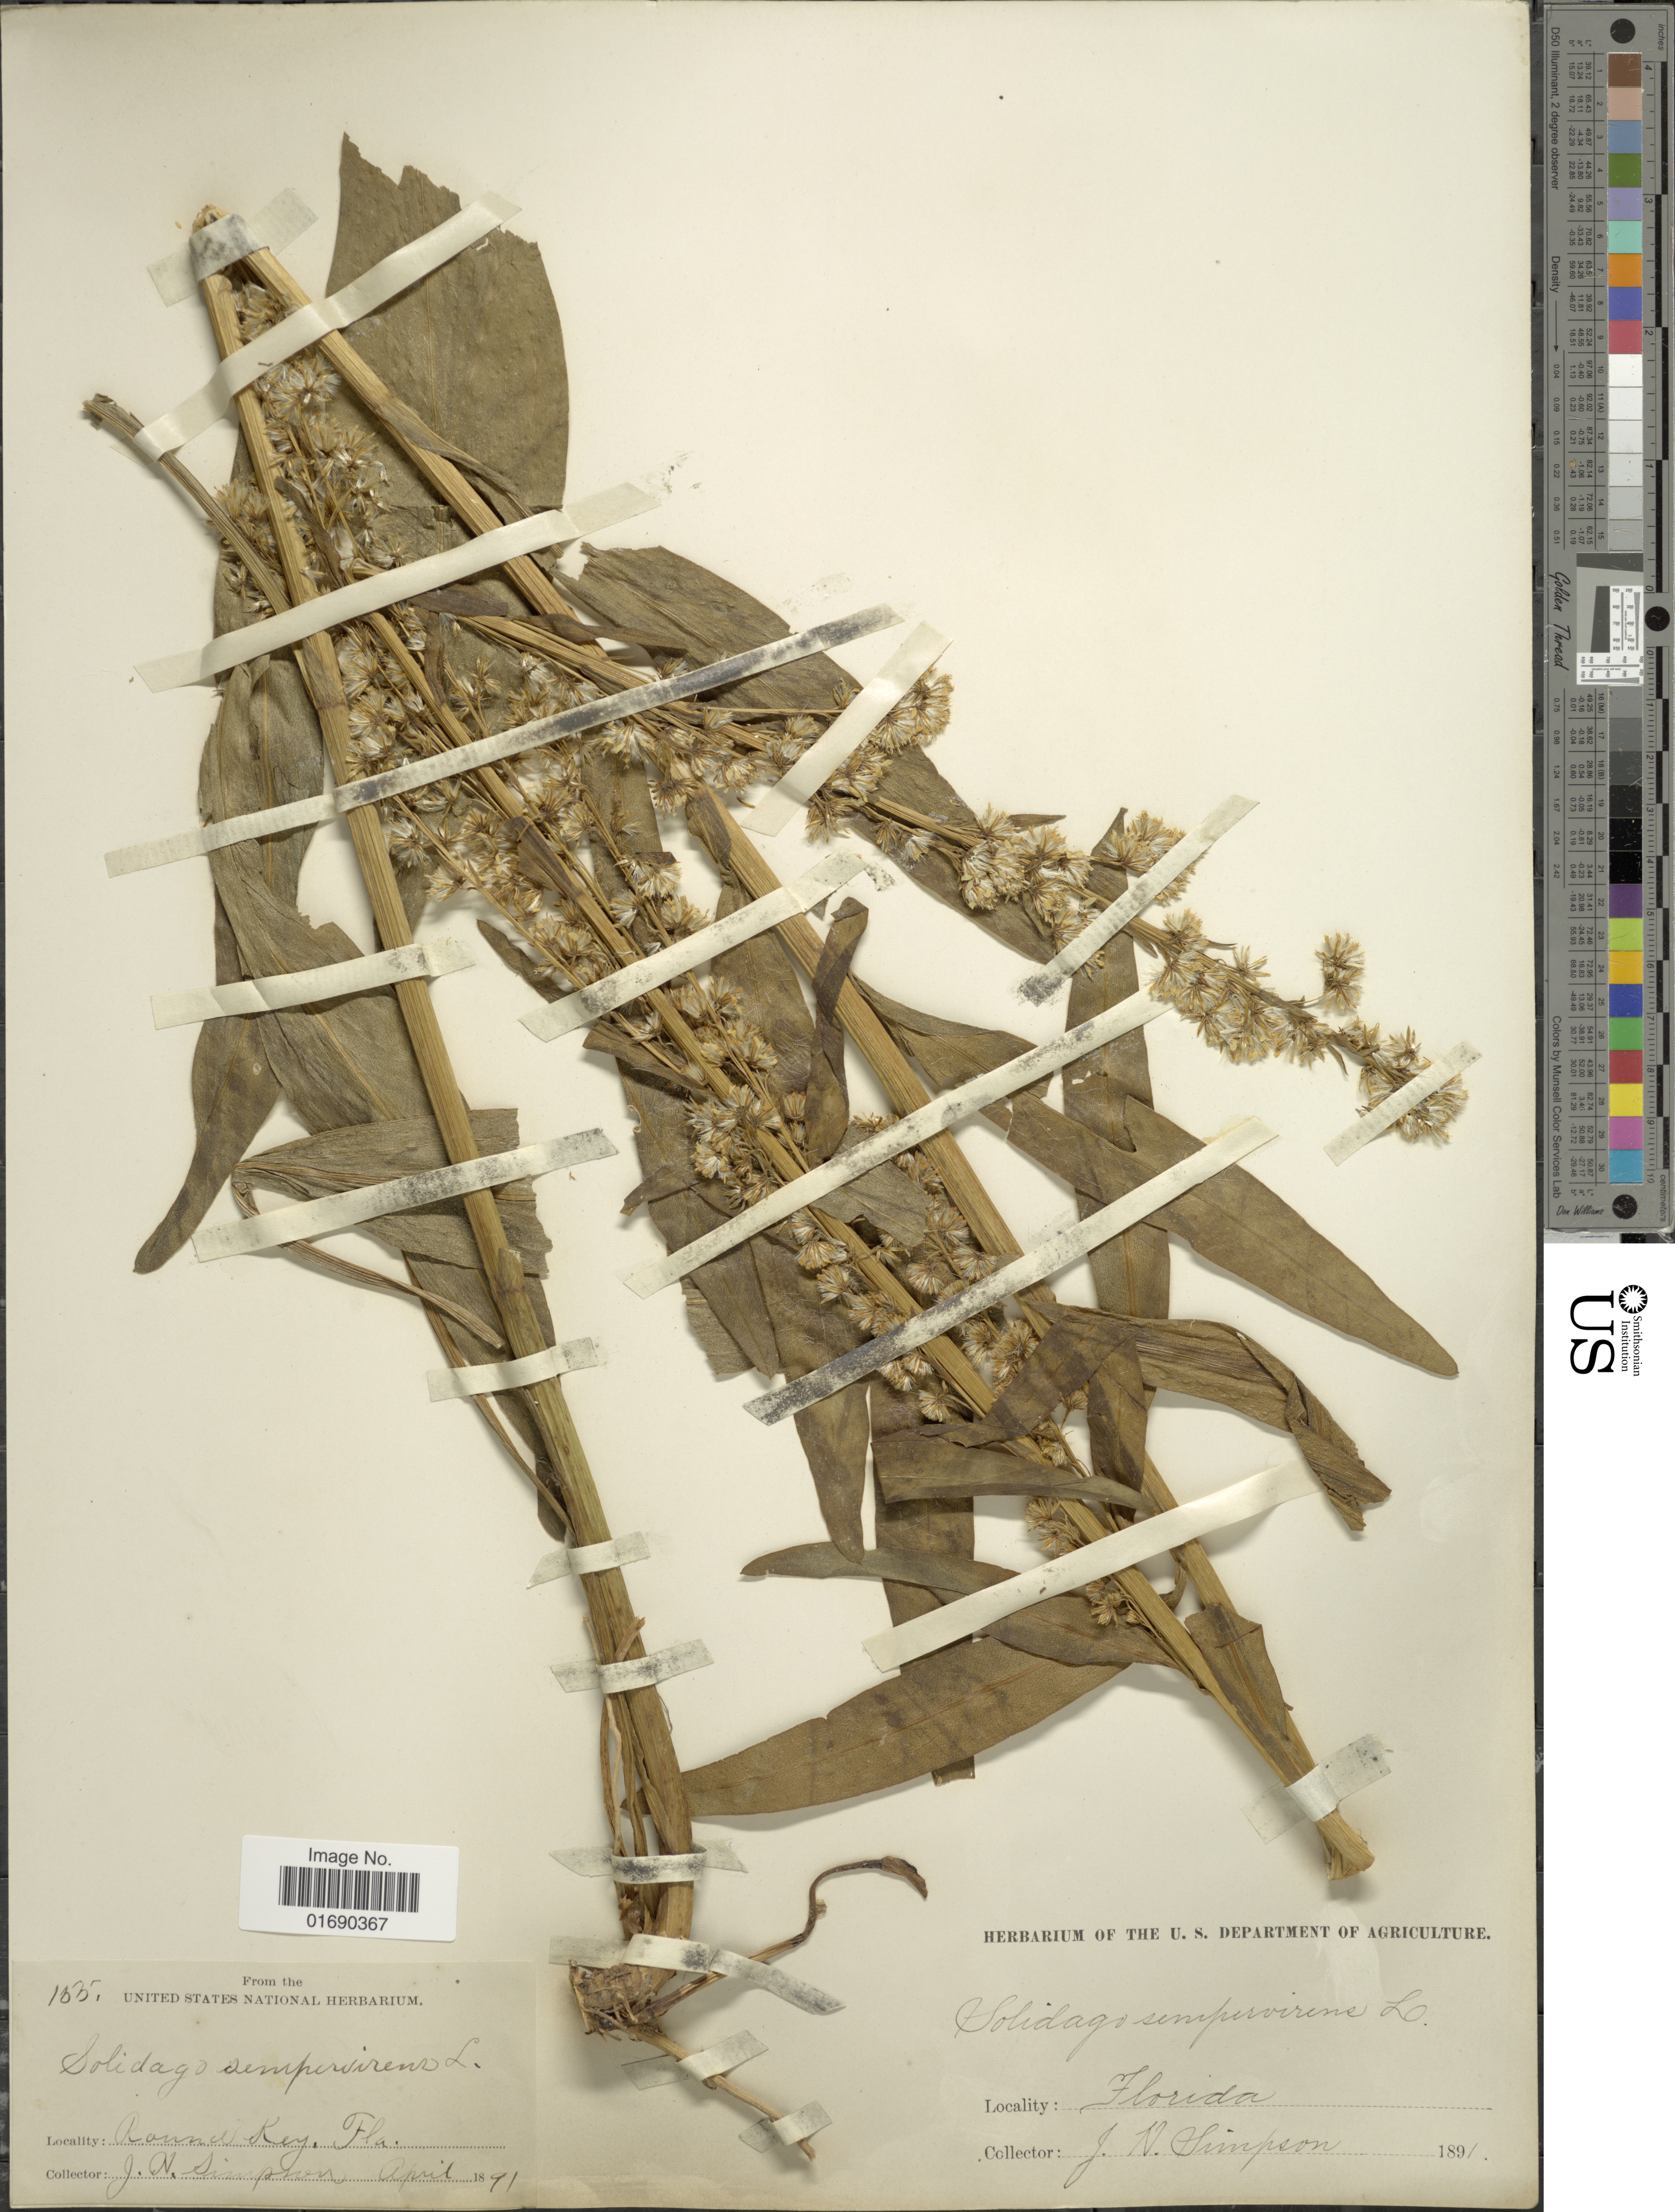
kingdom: Plantae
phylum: Tracheophyta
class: Magnoliopsida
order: Asterales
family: Asteraceae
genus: Solidago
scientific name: Solidago sempervirens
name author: L.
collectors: J. H. Simpson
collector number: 135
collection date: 1891-04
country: United States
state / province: Florida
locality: Round Key